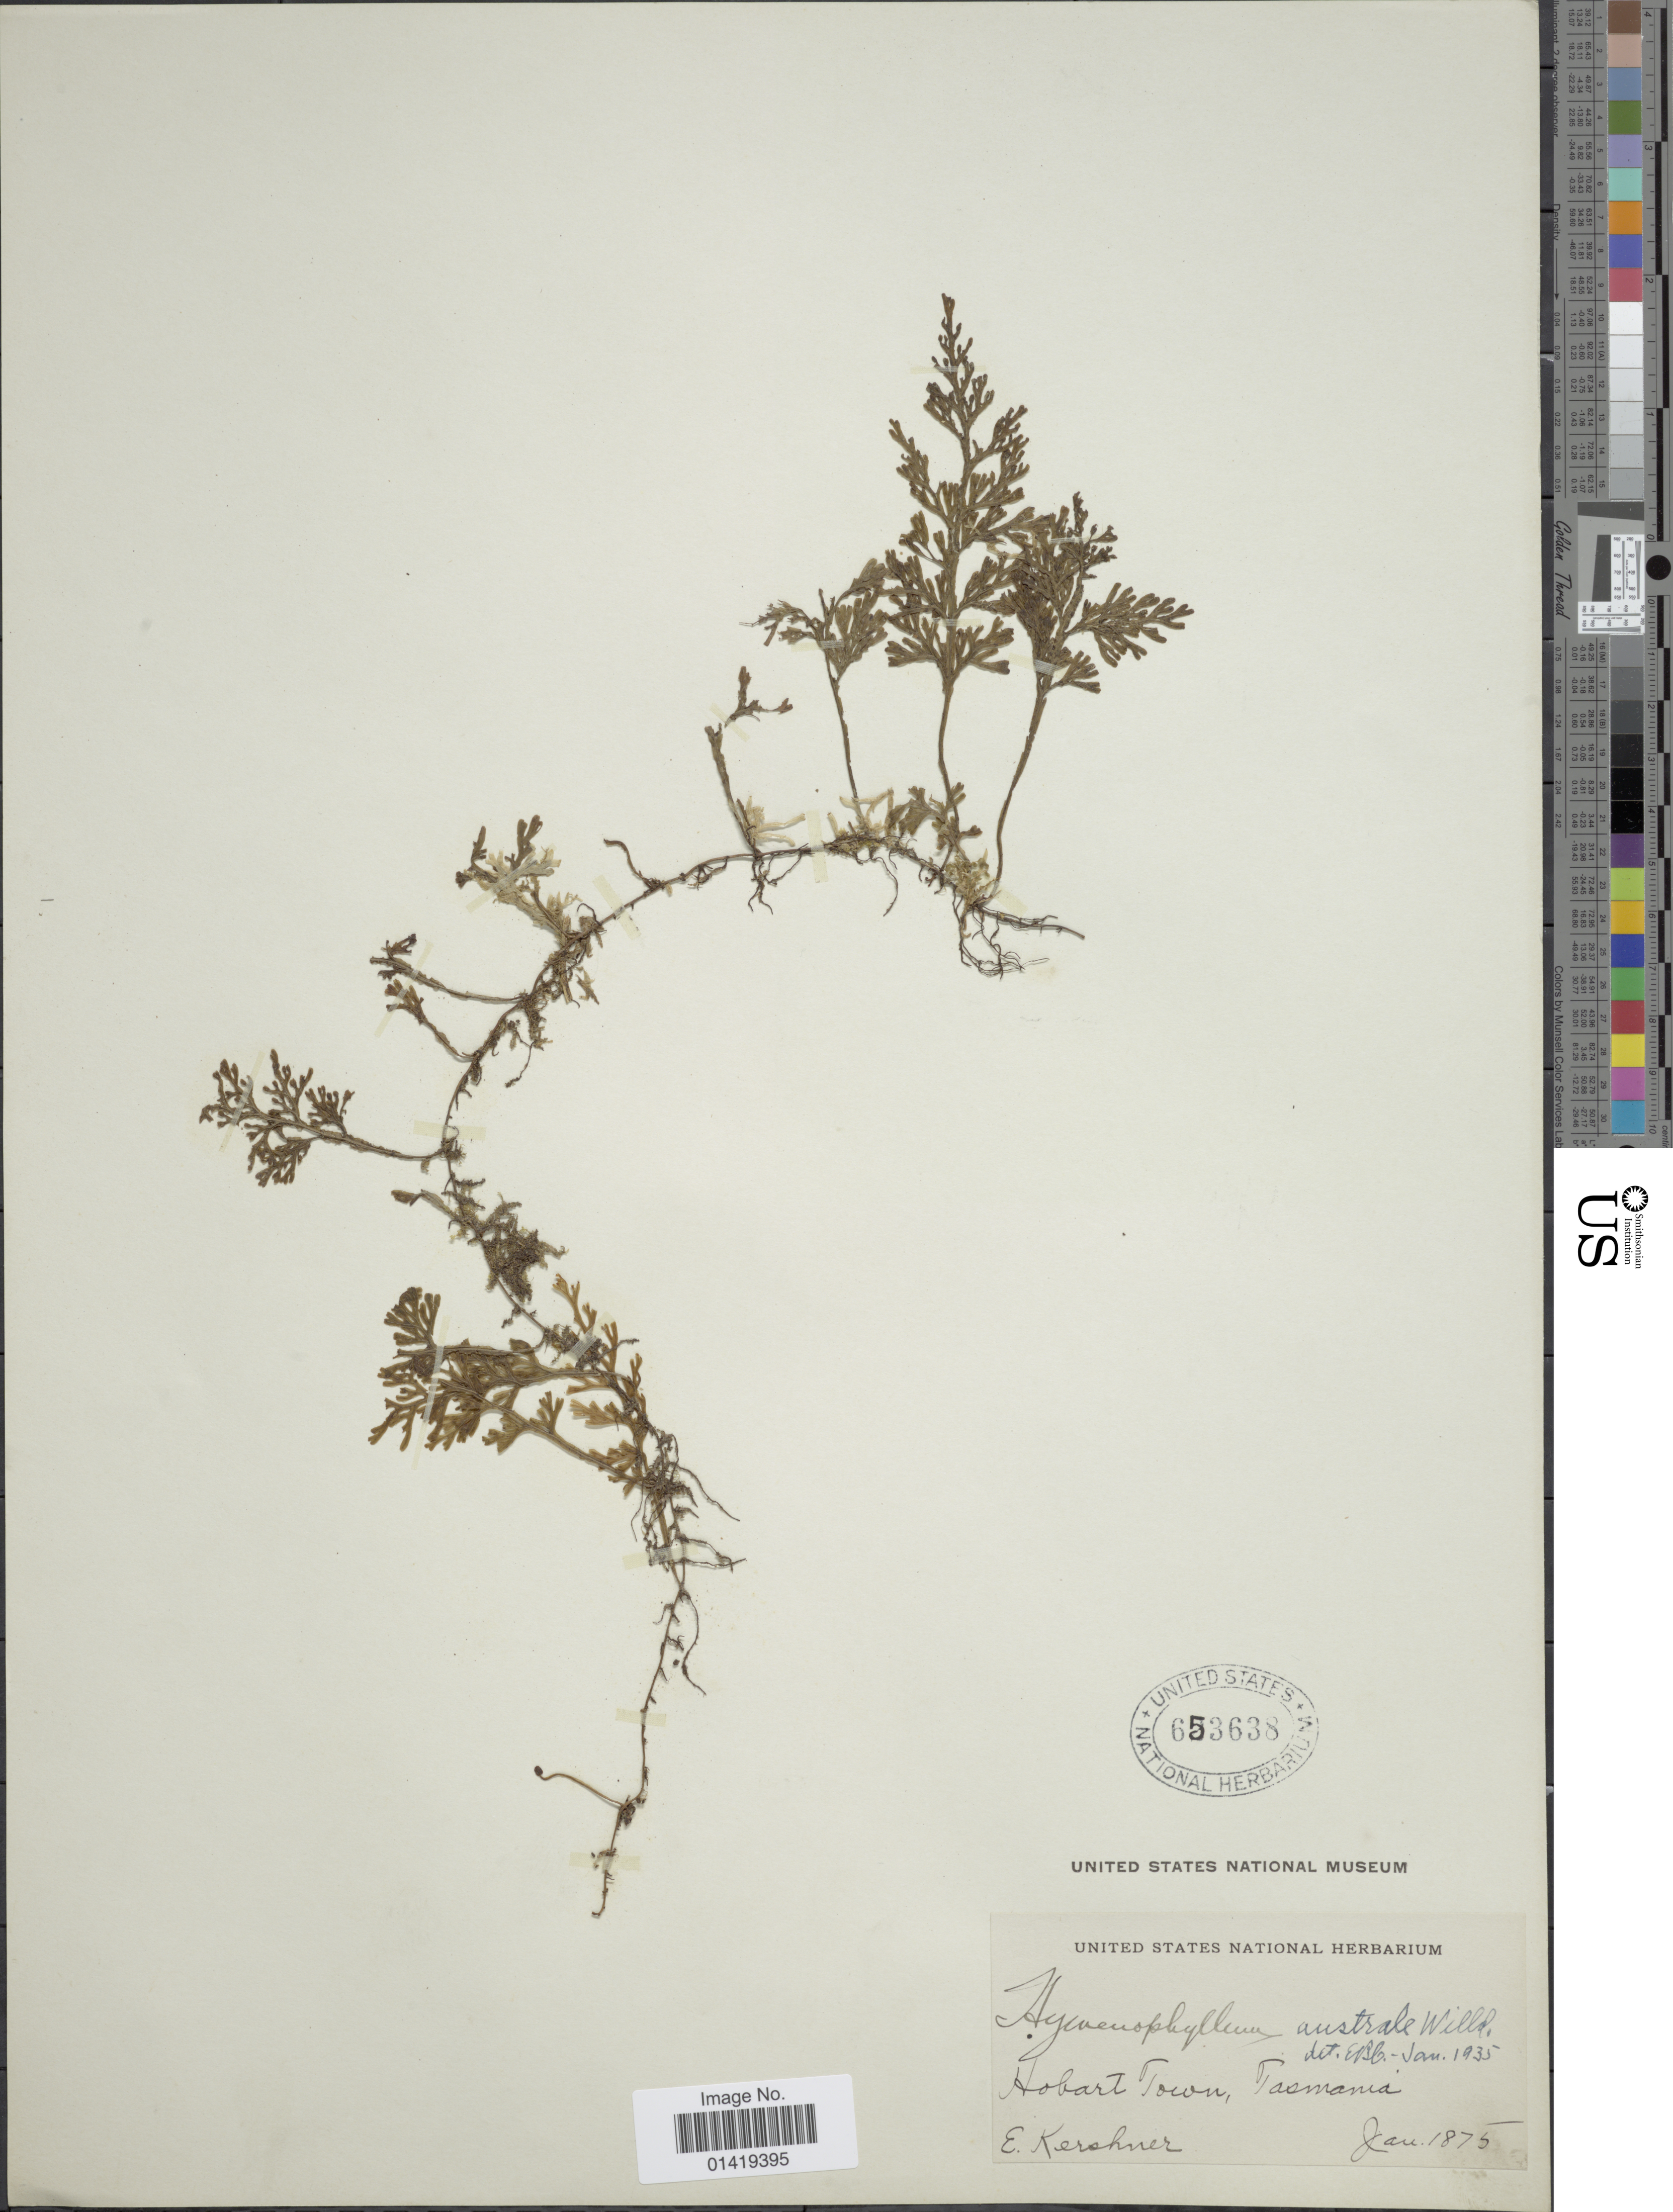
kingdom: Plantae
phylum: Tracheophyta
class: Polypodiopsida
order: Hymenophyllales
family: Hymenophyllaceae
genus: Hymenophyllum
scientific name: Hymenophyllum australe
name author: Willd.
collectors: E. Kershner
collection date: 1875-01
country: Australia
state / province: Tasmania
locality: Hobart Town, Tasmania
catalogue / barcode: US 653638